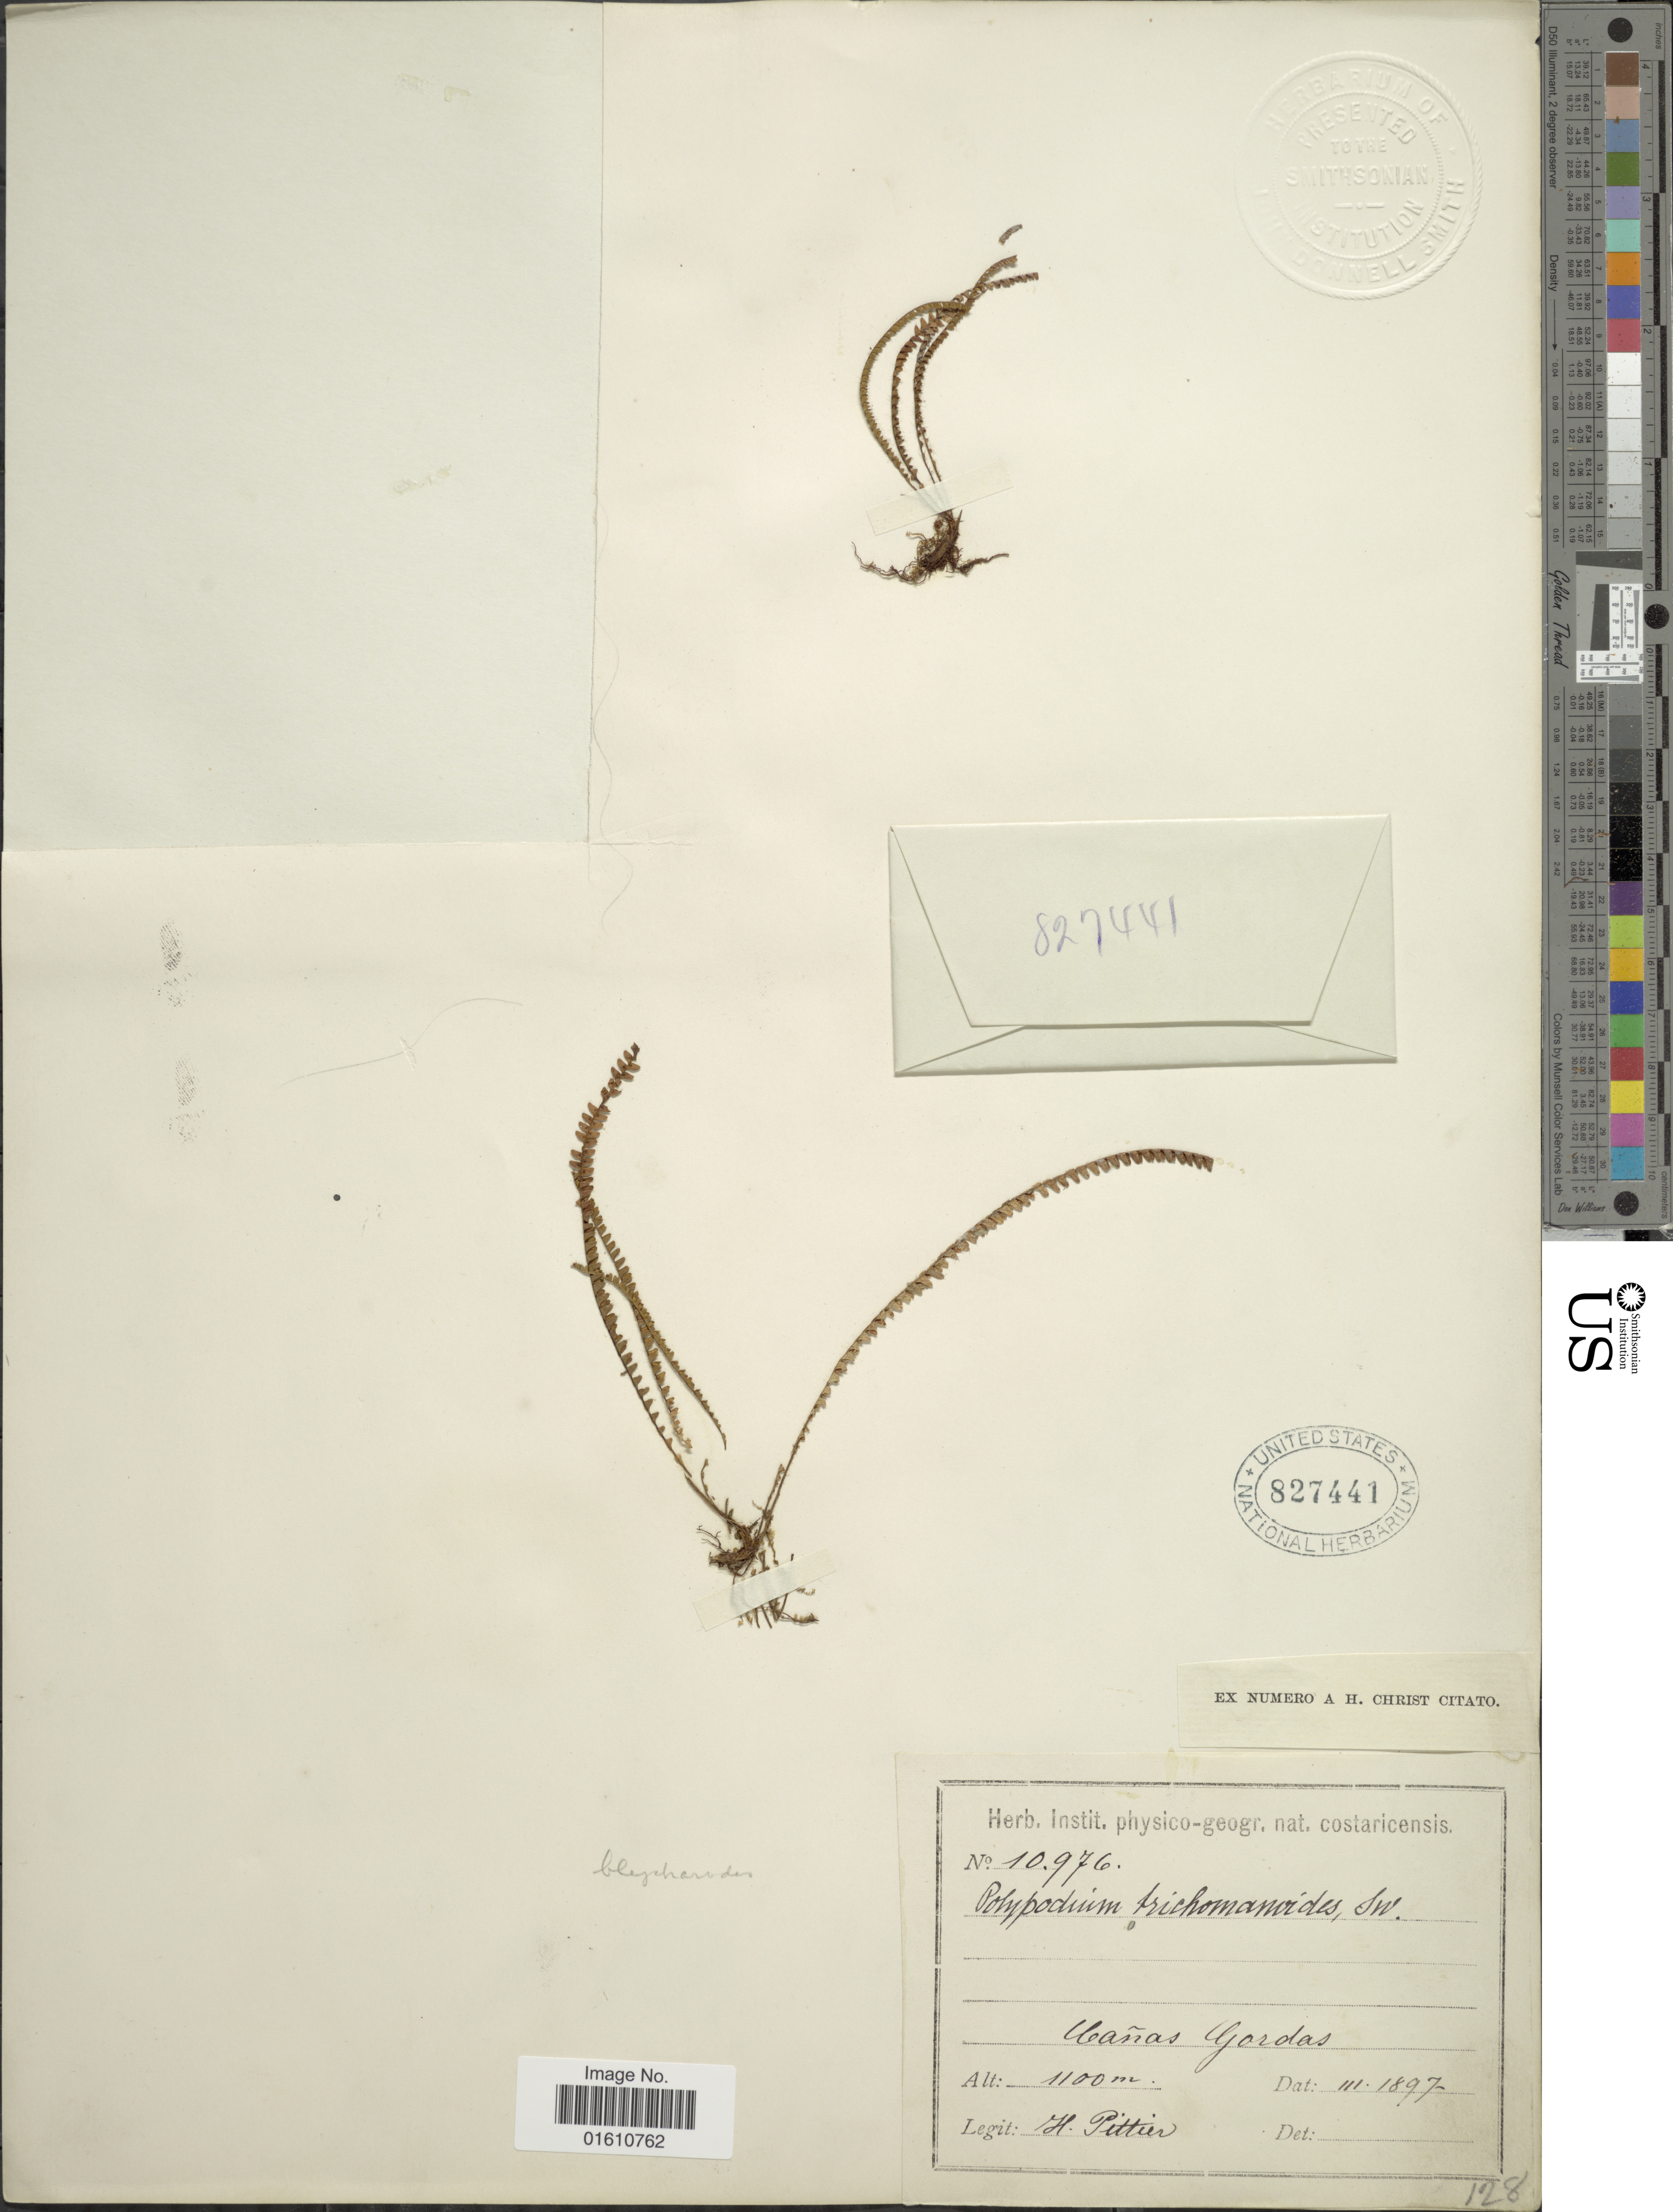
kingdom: Plantae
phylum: Tracheophyta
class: Polypodiopsida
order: Polypodiales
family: Polypodiaceae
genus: Moranopteris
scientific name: Moranopteris taenifolia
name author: (Jenman) R. Y. Hirai & J. Prado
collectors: H. F. Pittier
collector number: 10976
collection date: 1897-03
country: Costa Rica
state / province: Puntarenas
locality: Cañas Gordas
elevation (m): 1100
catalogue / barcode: US 827441